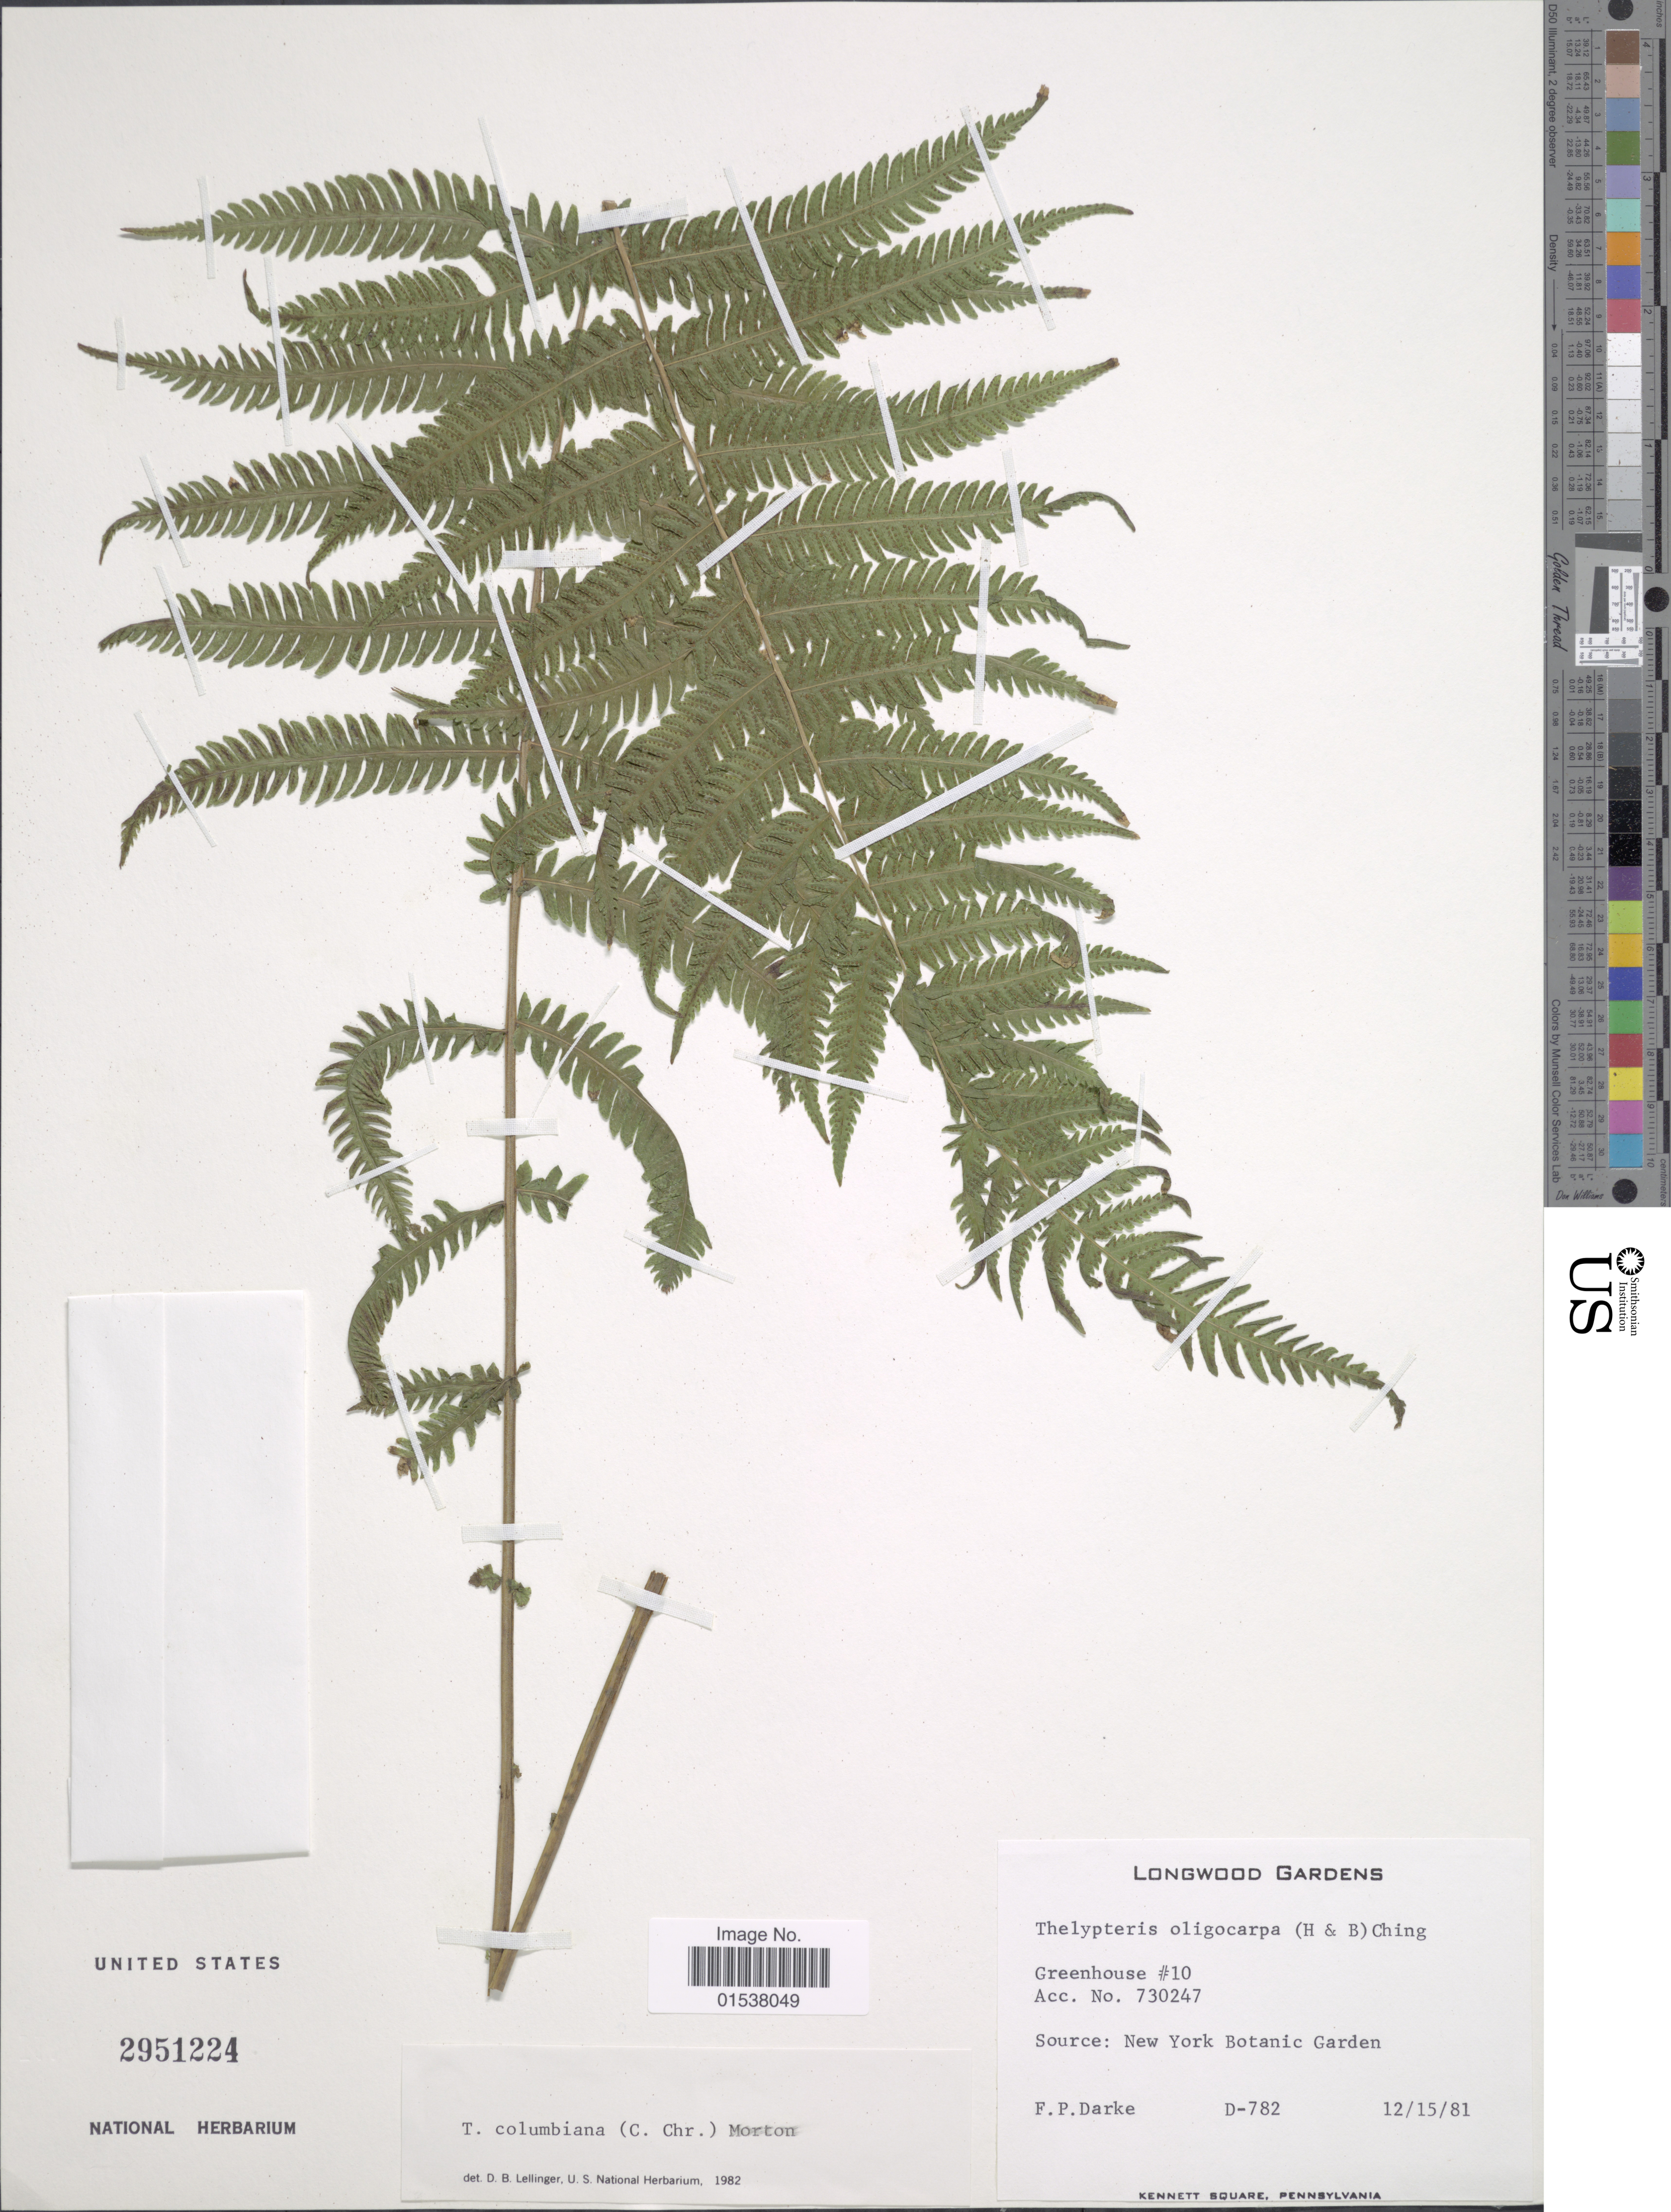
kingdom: Plantae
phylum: Tracheophyta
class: Polypodiopsida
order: Polypodiales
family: Thelypteridaceae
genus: Amauropelta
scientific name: Amauropelta oligocarpa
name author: (Humb. & Bonpl. ex Willd.) Pic. Serm.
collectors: F. Darke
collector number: D-782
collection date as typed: Transcribed d/m/y: 15/12/81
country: United States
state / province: Pennsylvania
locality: Longwood Gardens, Greenhouse #10, New York Botanic Garden [unsure placement]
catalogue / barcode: US 2951224